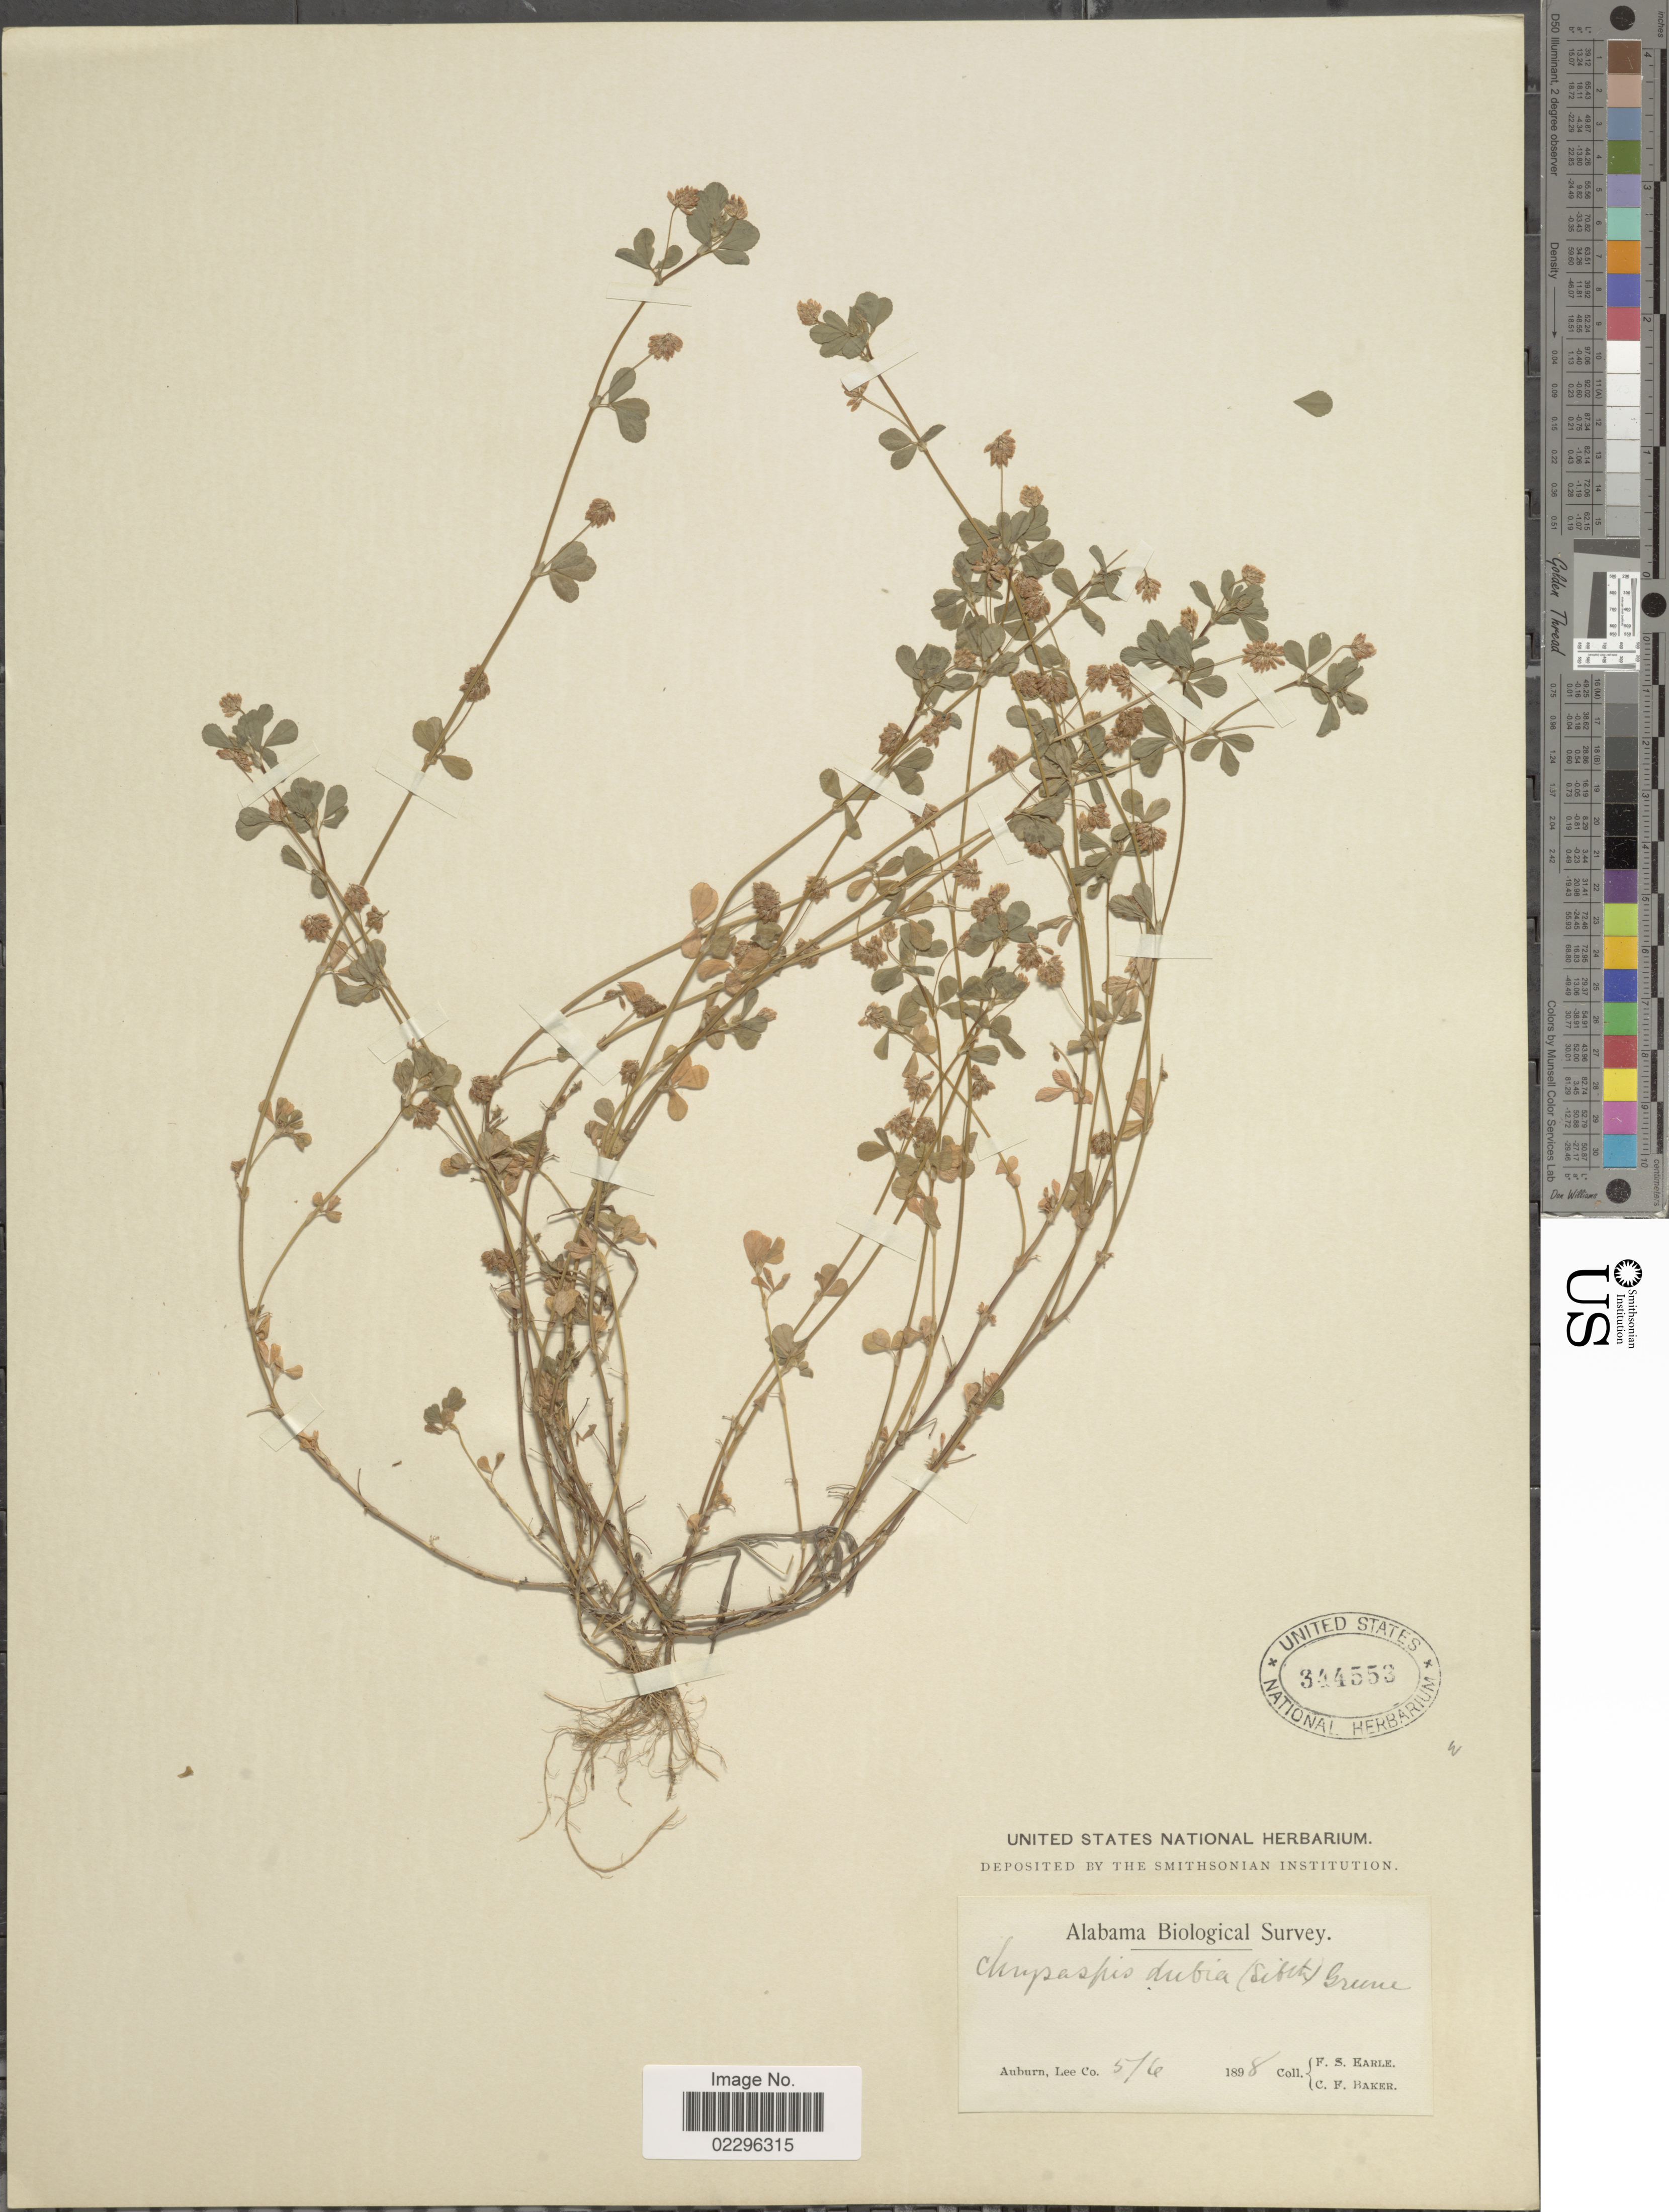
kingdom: Plantae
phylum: Tracheophyta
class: Magnoliopsida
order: Fabales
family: Fabaceae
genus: Trifolium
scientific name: Trifolium dubium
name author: Sibth.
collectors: F. S. Earle & C. F. Baker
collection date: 1898-05-06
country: United States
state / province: Alabama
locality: Auburn, Lee Co.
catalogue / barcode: US 344553